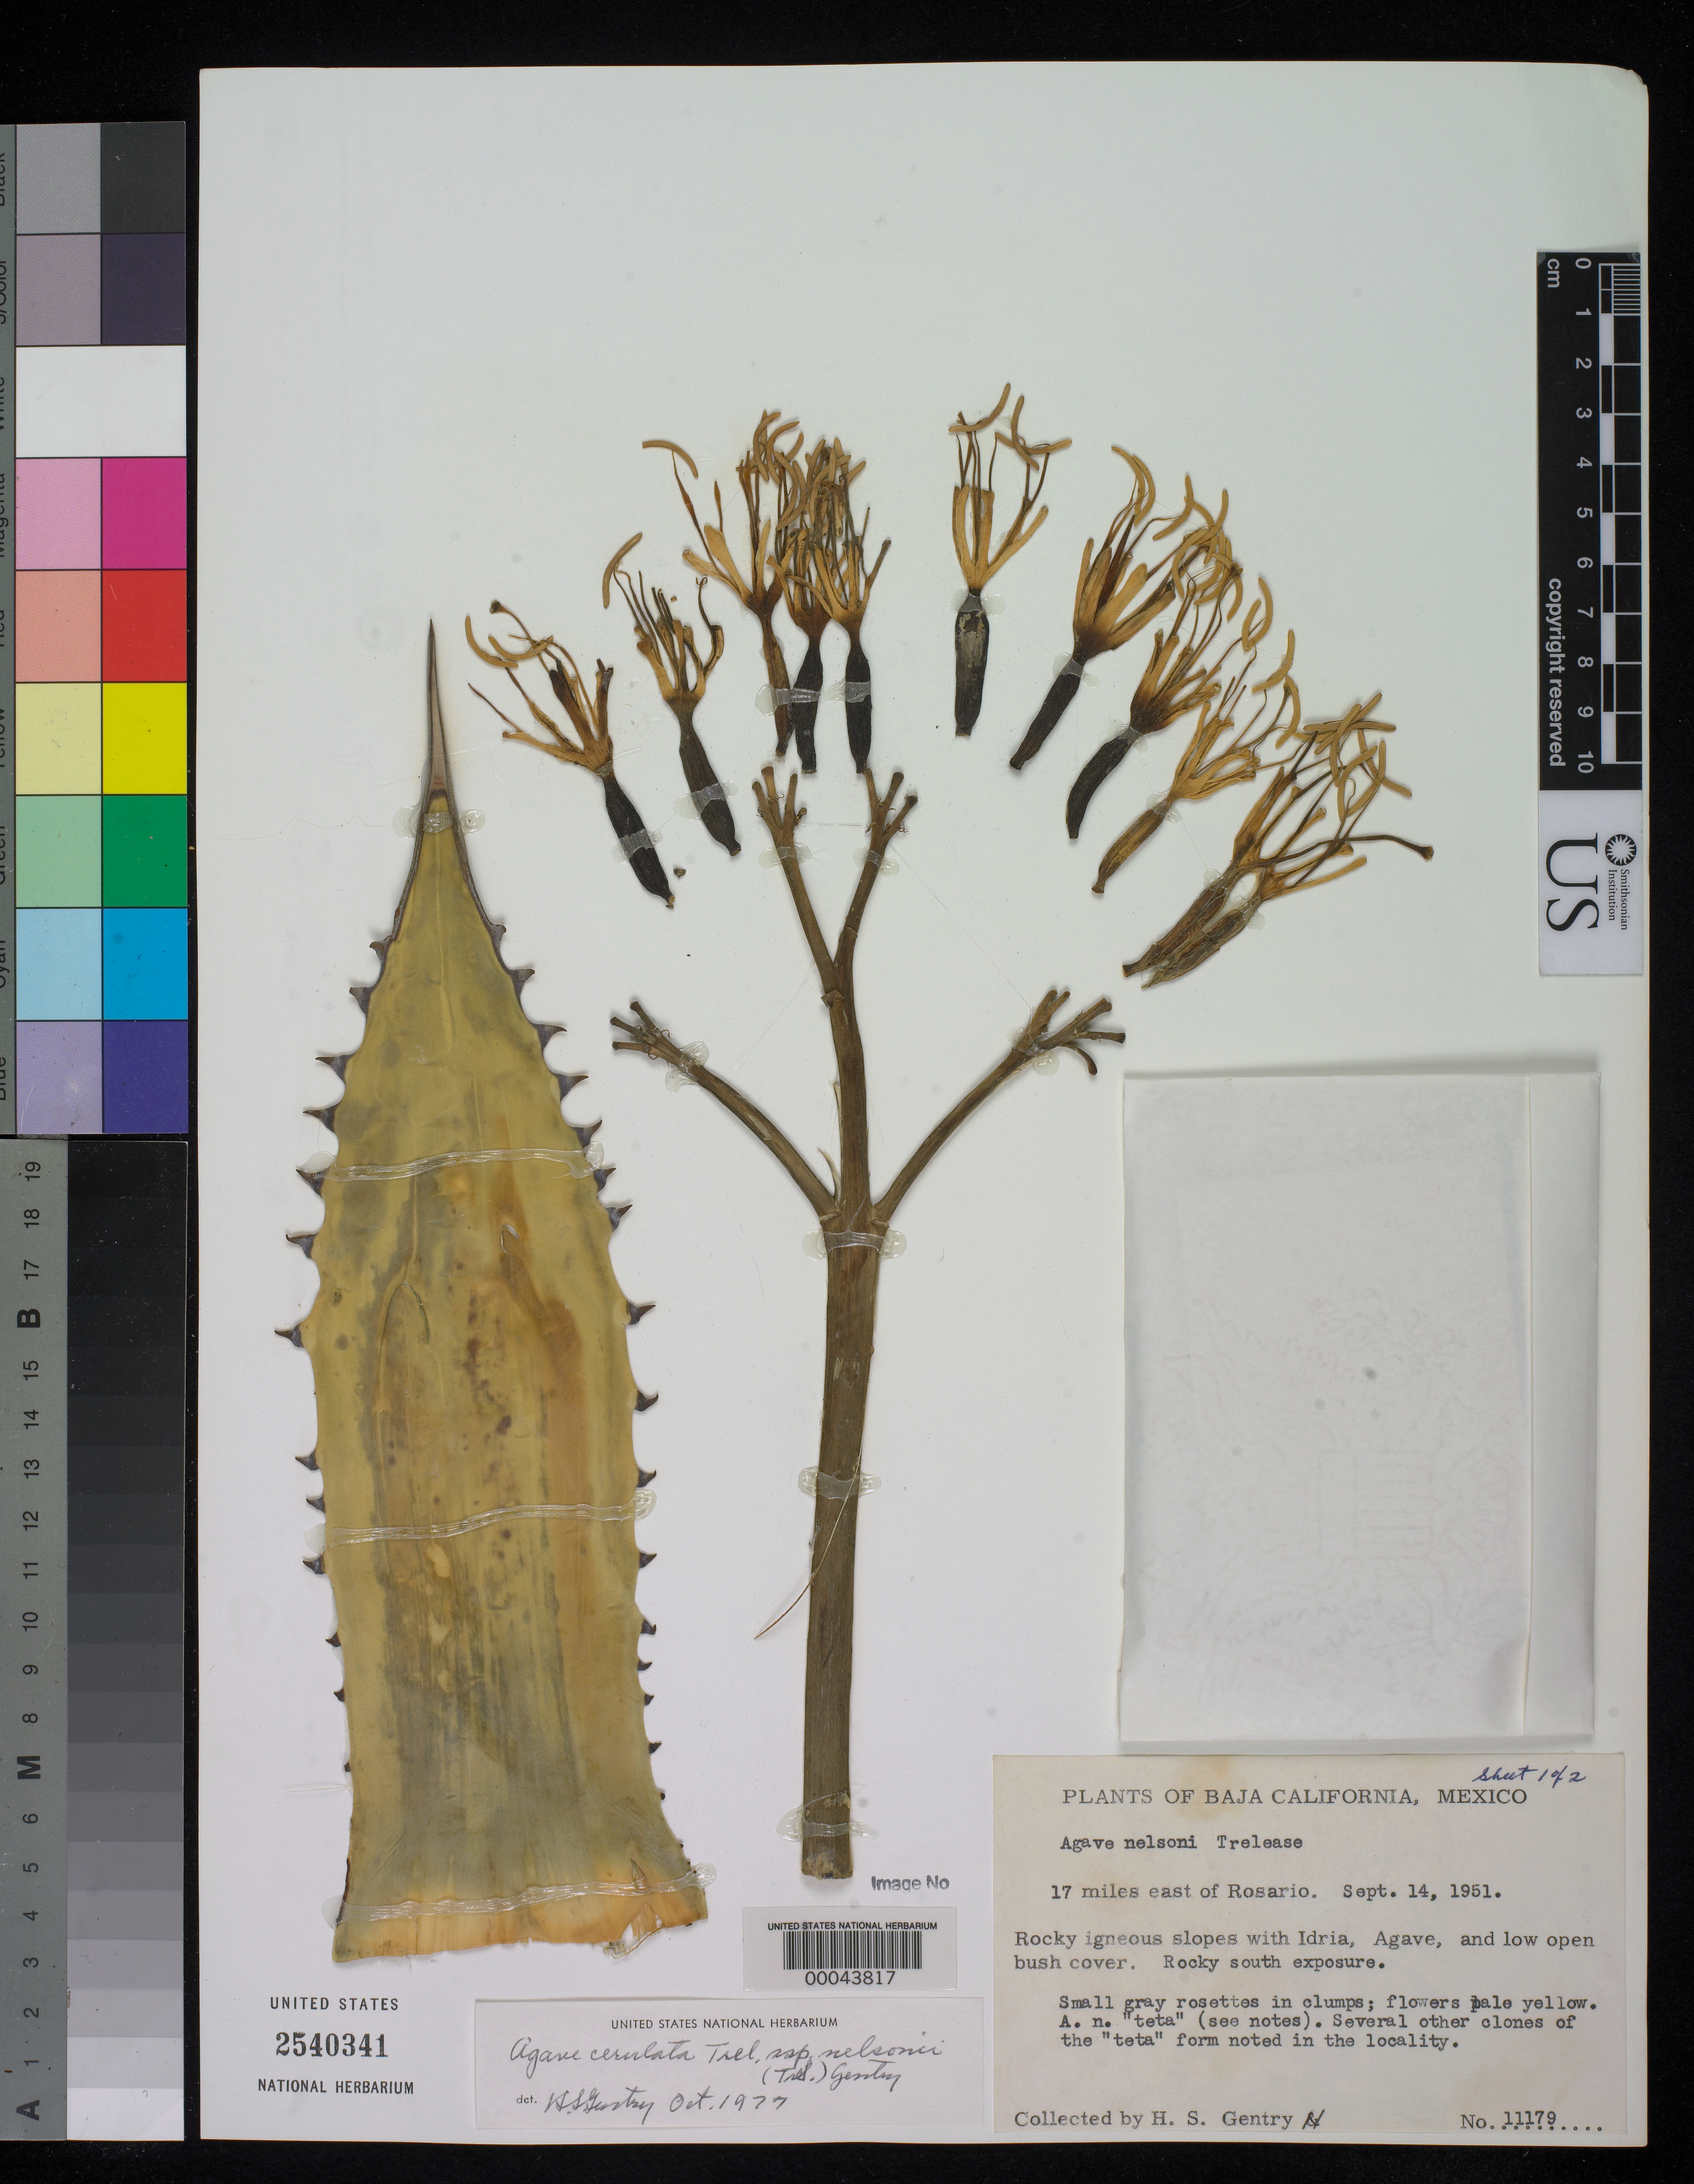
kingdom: Plantae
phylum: Tracheophyta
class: Liliopsida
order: Asparagales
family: Asparagaceae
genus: Agave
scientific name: Agave cerulata subsp. nelsonii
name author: (Trel.) R.H. Webb & G.D. Starr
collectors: H. S. Gentry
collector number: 11179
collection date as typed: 14 Sep 1951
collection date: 1951-09-14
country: Mexico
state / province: Baja California Norte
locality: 17 mi E of Rosario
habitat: Rocky igneouw slopes; low open bush cover; rocky s exposure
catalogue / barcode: US 2540341